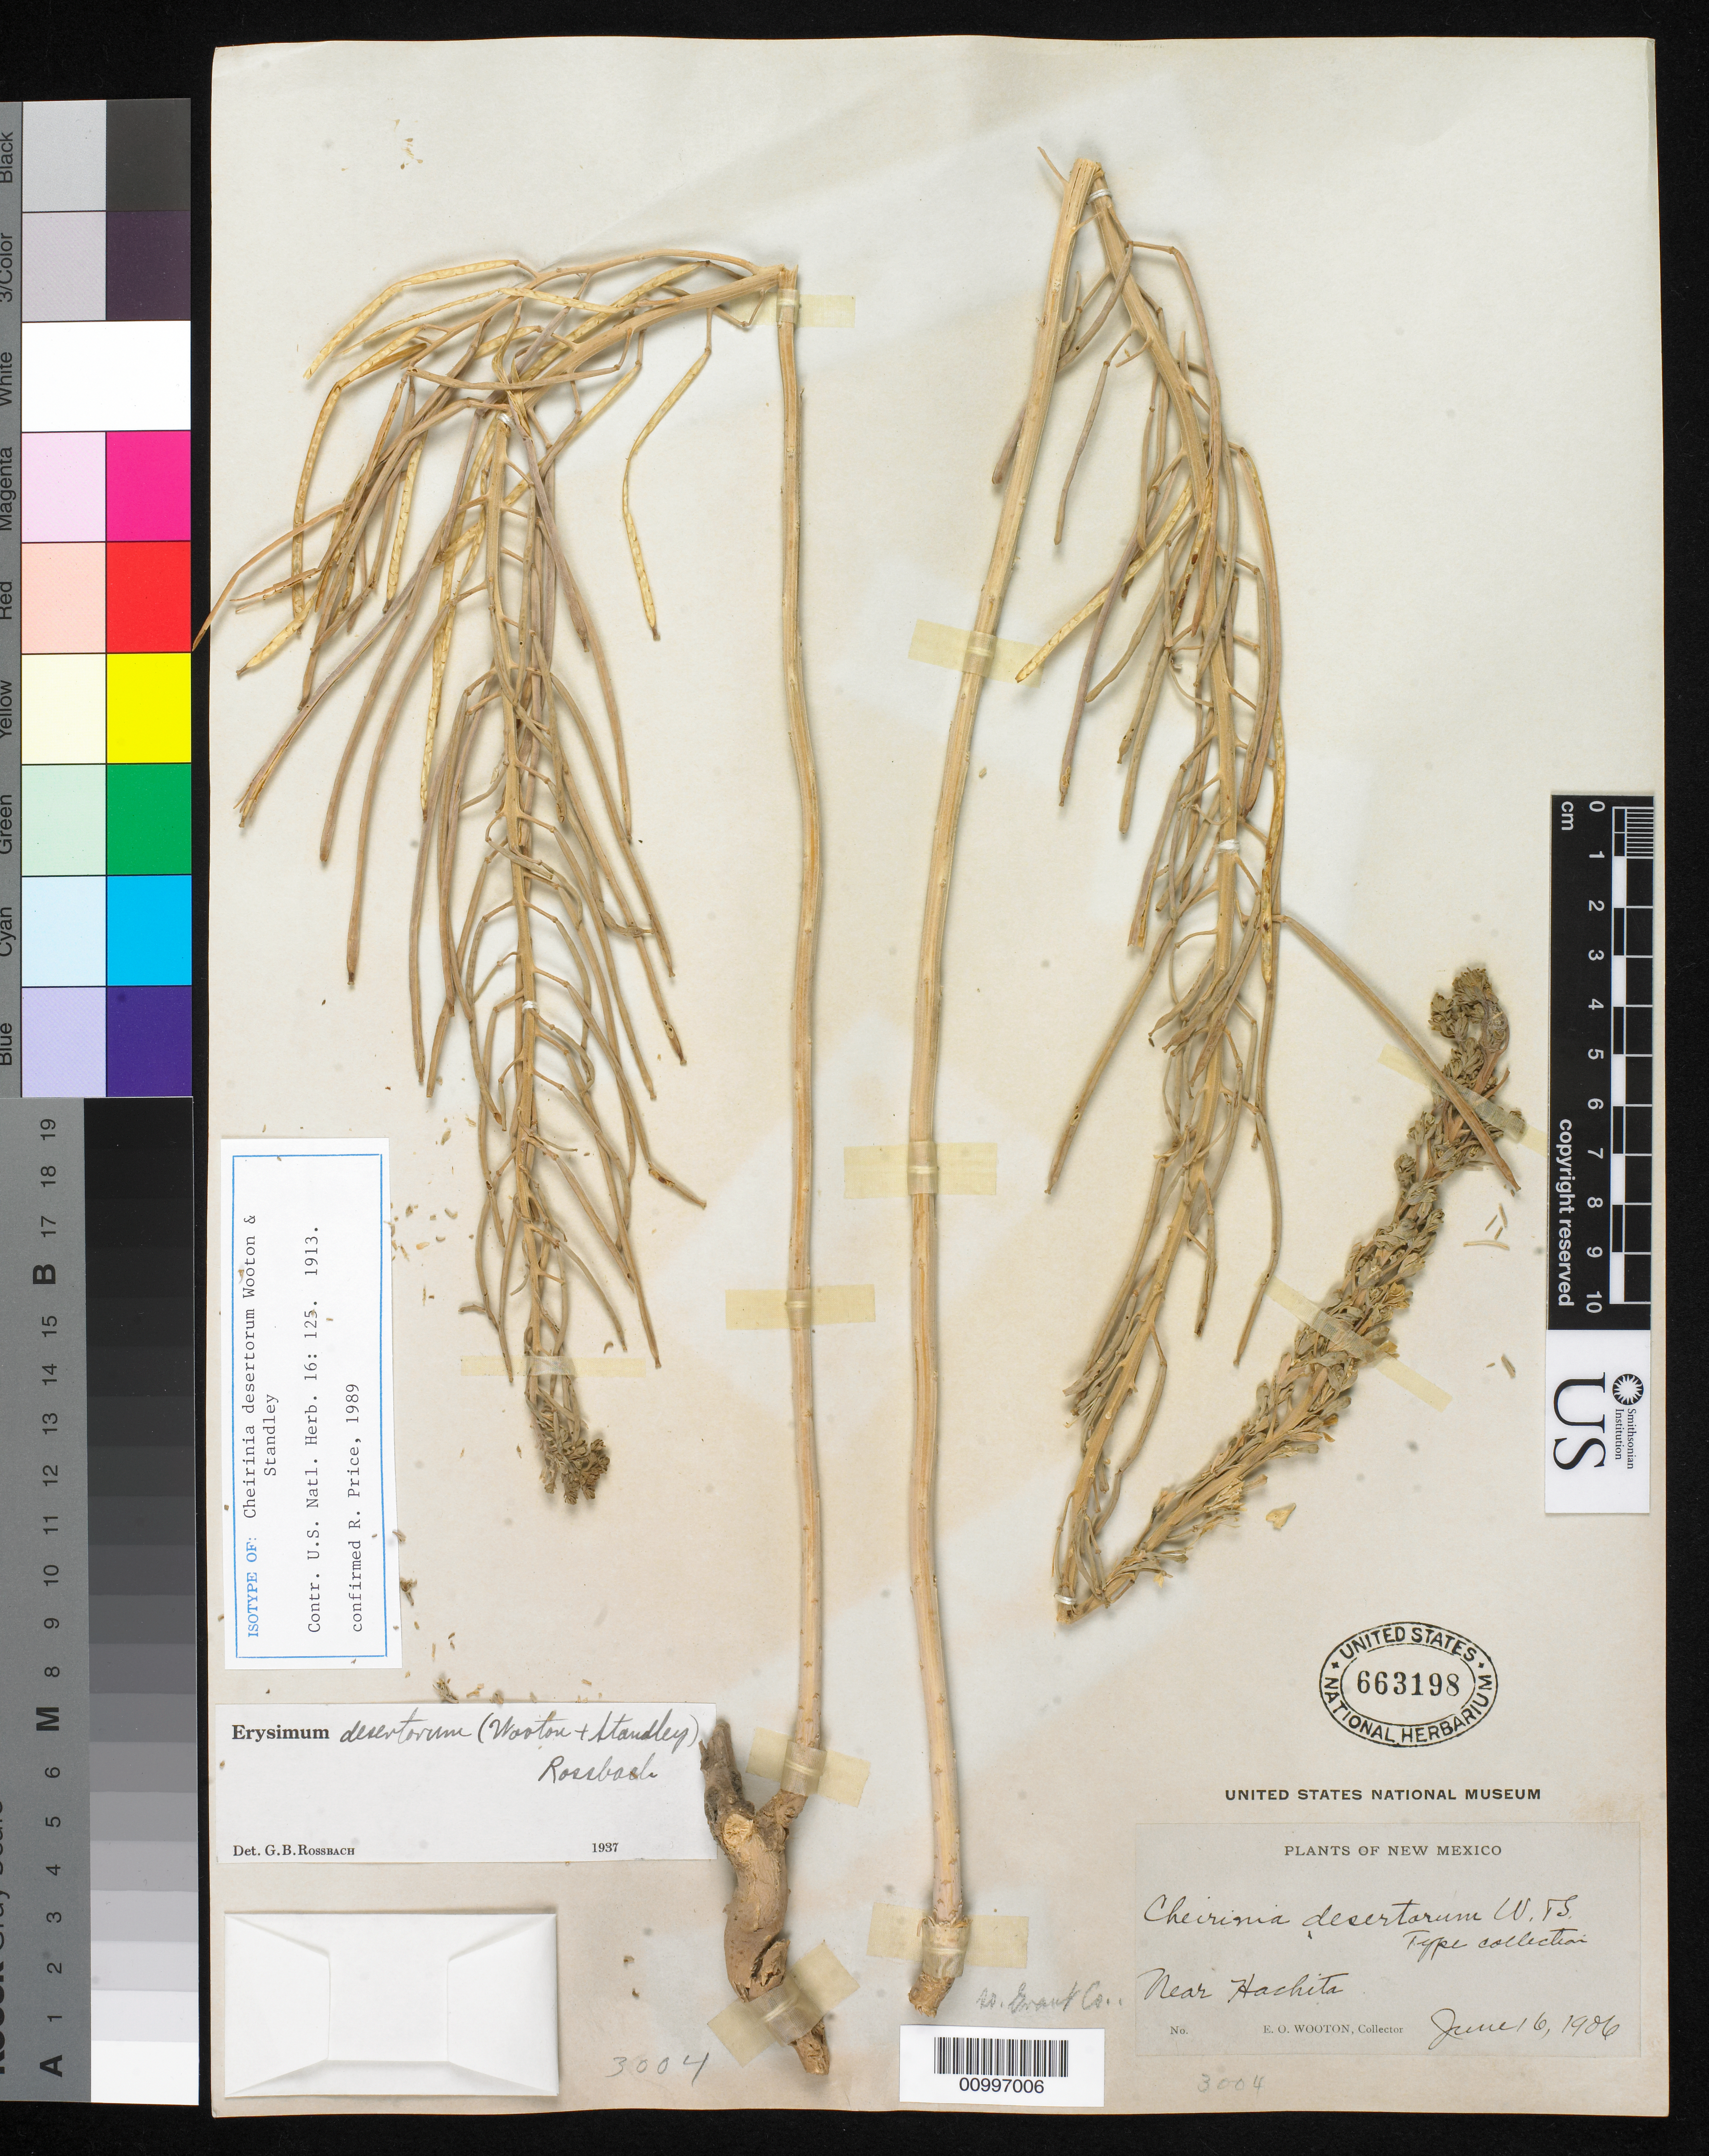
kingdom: Plantae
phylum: Tracheophyta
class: Magnoliopsida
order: Brassicales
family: Brassicaceae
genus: Cheirinia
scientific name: Cheirinia desertorum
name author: Wooton & Standl.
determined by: Rossbach, G. B.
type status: Isotype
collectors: E. O. Wooton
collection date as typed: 16 Jun 1906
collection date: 1906-06-16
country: United States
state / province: New Mexico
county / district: Grant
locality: Near Hachita.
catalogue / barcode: US 663198